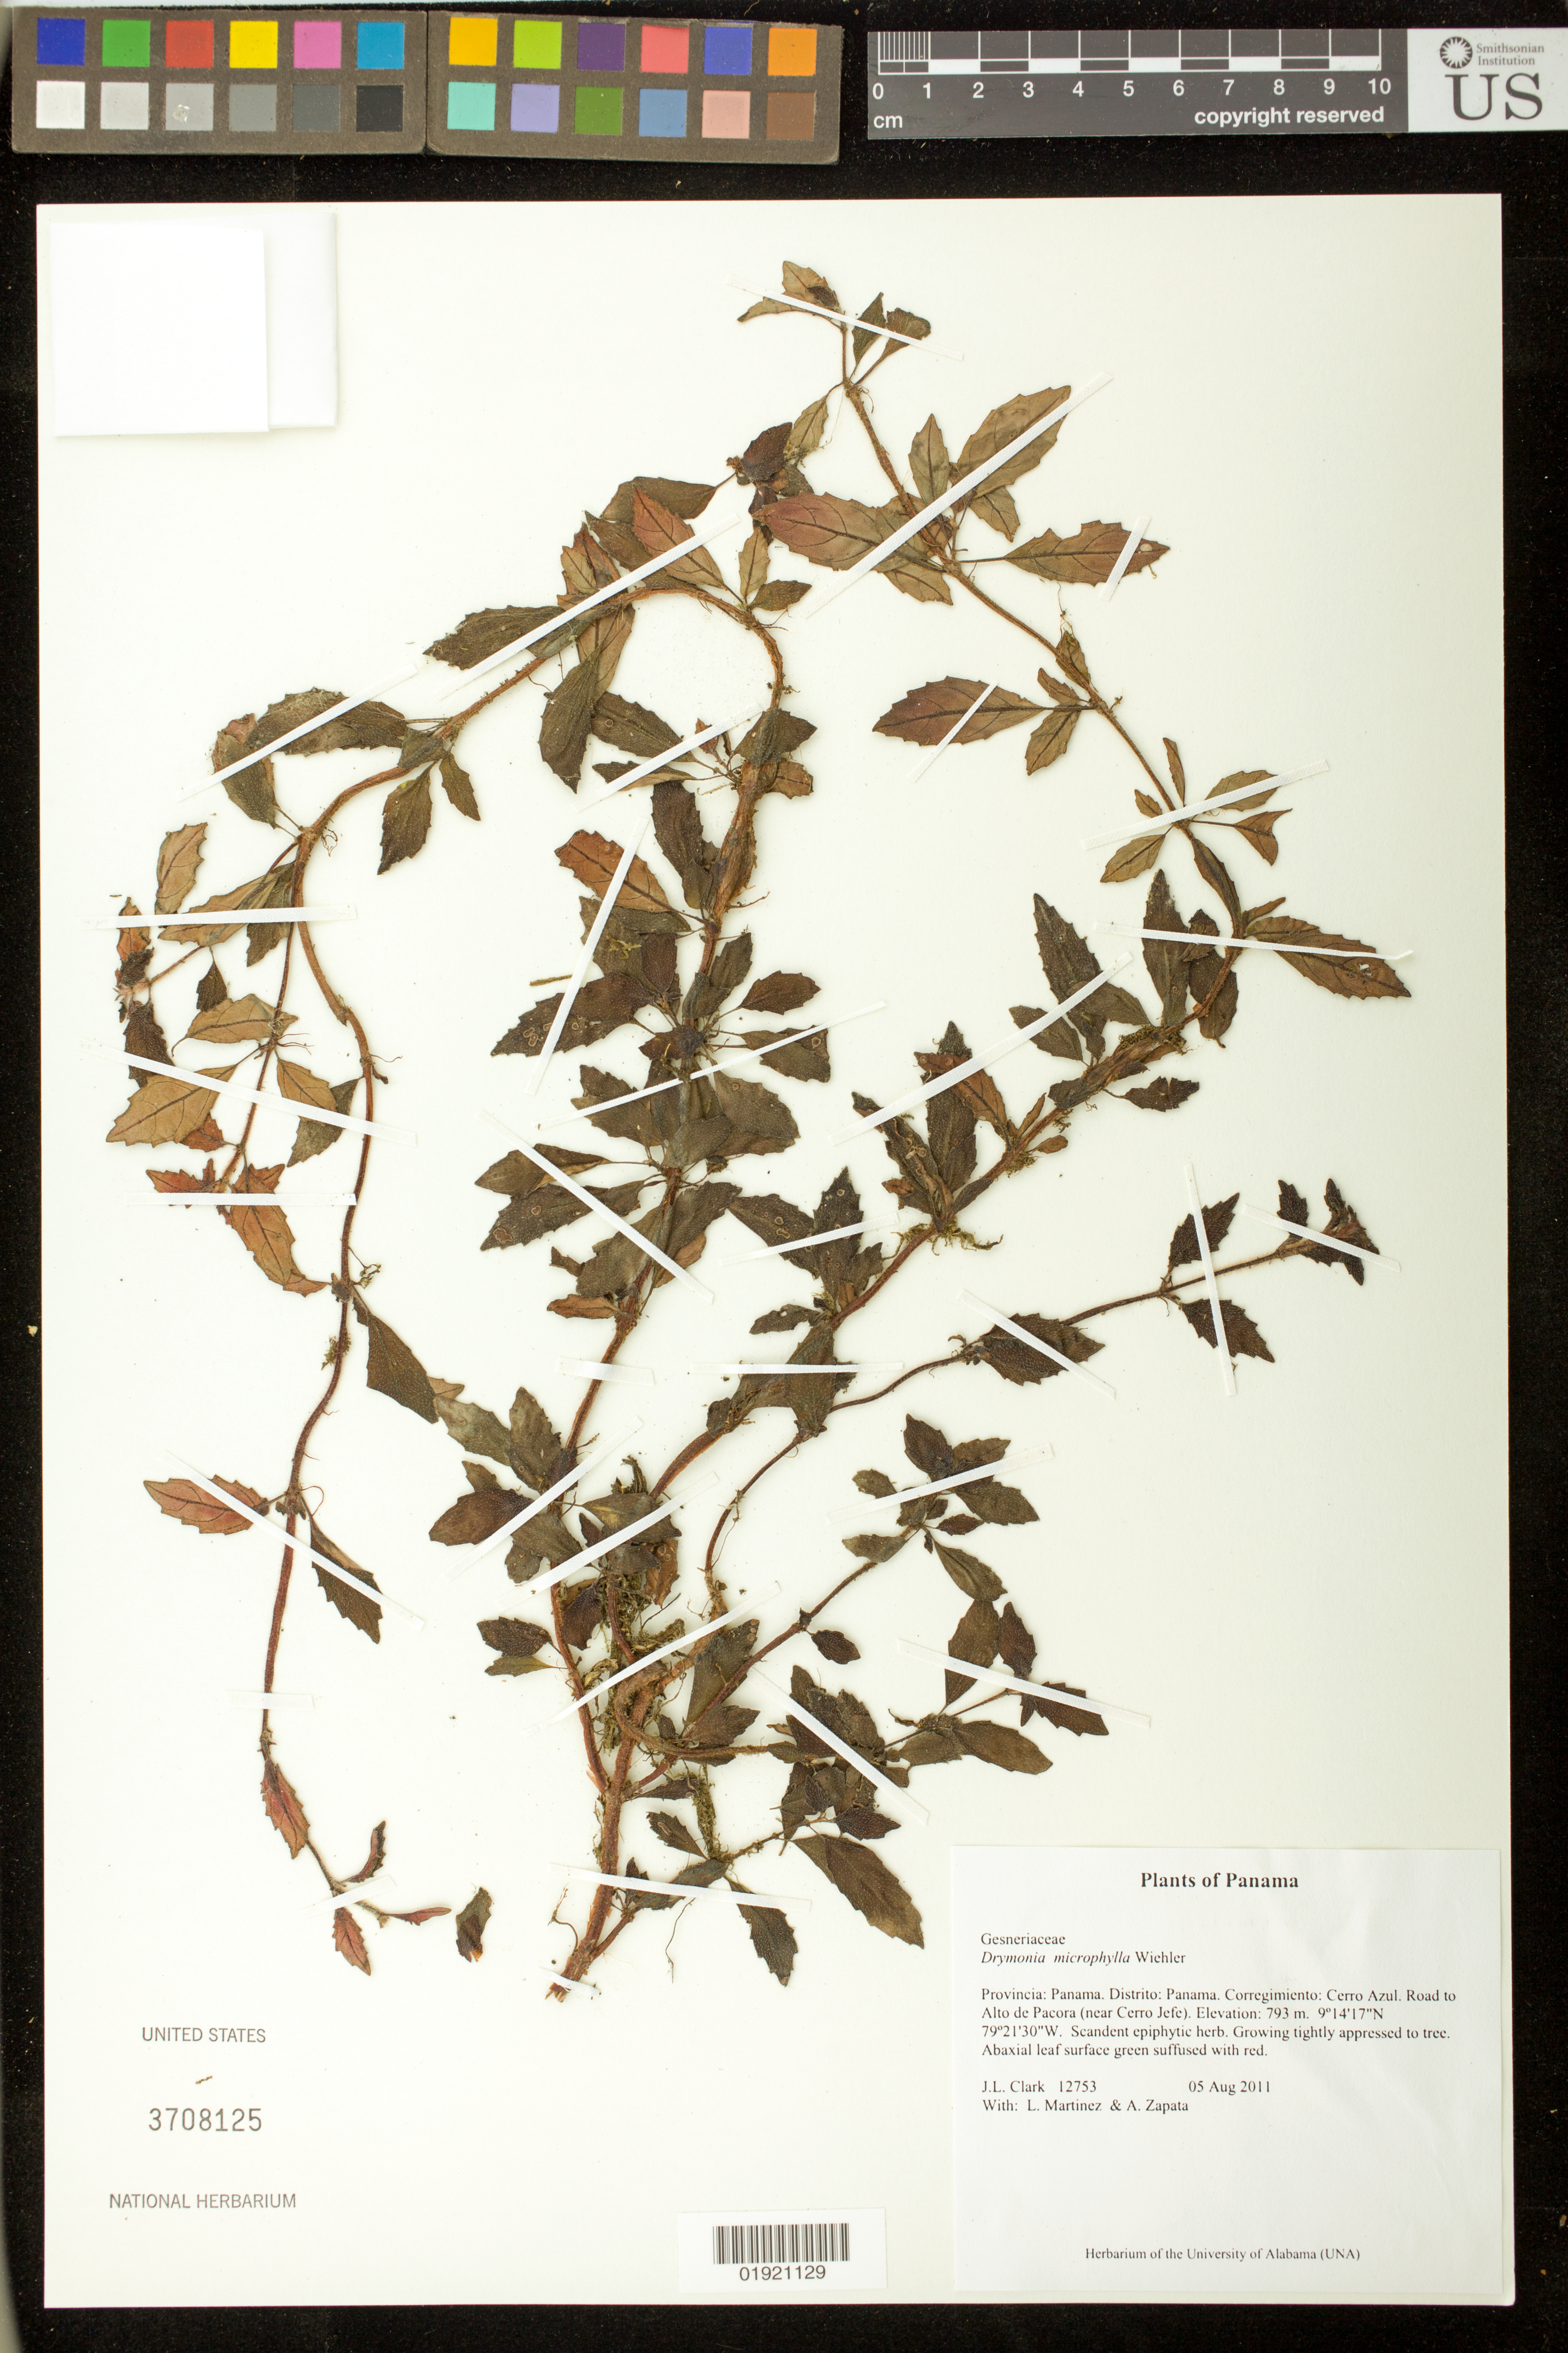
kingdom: Plantae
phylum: Tracheophyta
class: Magnoliopsida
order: Lamiales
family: Gesneriaceae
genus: Drymonia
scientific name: Drymonia microphylla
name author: Wiehler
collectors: J. L. Clark, L. Martinez & A. Zapata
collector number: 12753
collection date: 2011-08-05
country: Panama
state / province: Panamá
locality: Distrito:Panama. Corregimiento: Cerro Azul. Road to Alto de Pacora (near Cerro Jefe).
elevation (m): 793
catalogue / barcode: US 3708125